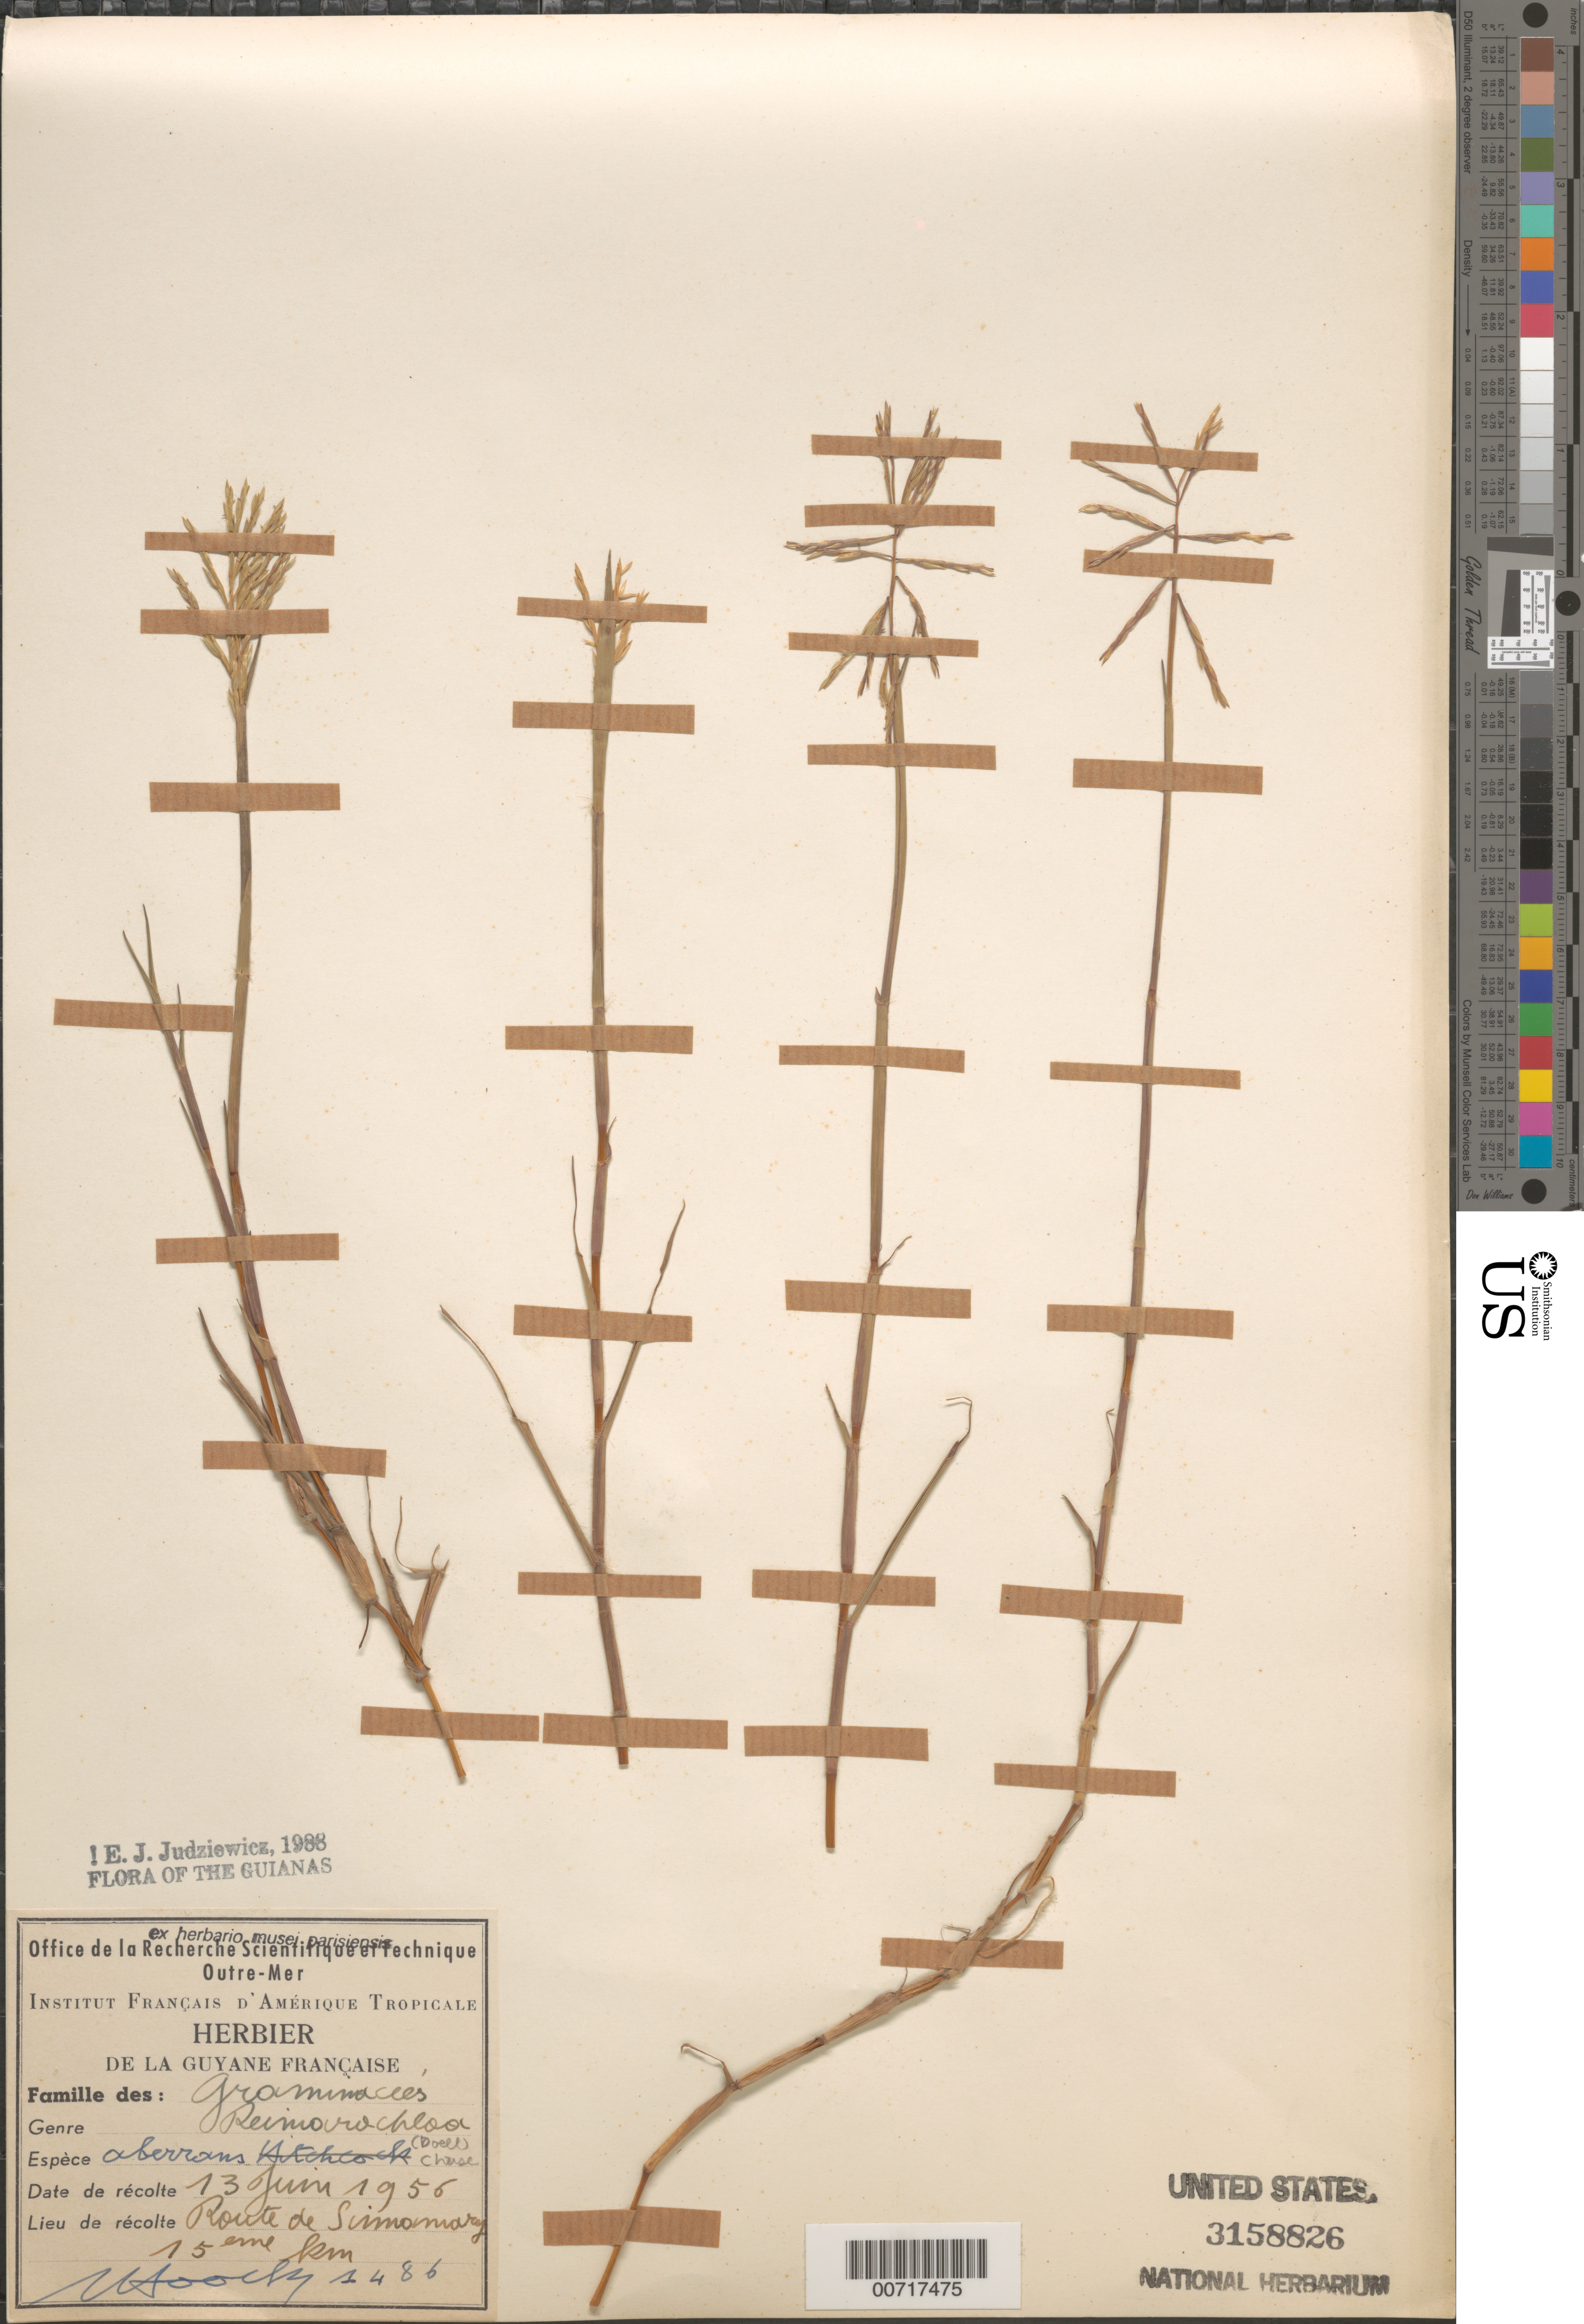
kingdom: Plantae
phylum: Tracheophyta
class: Liliopsida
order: Poales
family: Poaceae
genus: Reimarochloa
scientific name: Reimarochloa acuta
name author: (Flüggé) Hitchc.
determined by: Judziewicz, E. J.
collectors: J. Hoock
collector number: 1486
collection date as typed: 13-Jun-56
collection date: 1956-06-13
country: French Guiana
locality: Route de Sinnamary, km 15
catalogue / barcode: US 3158826